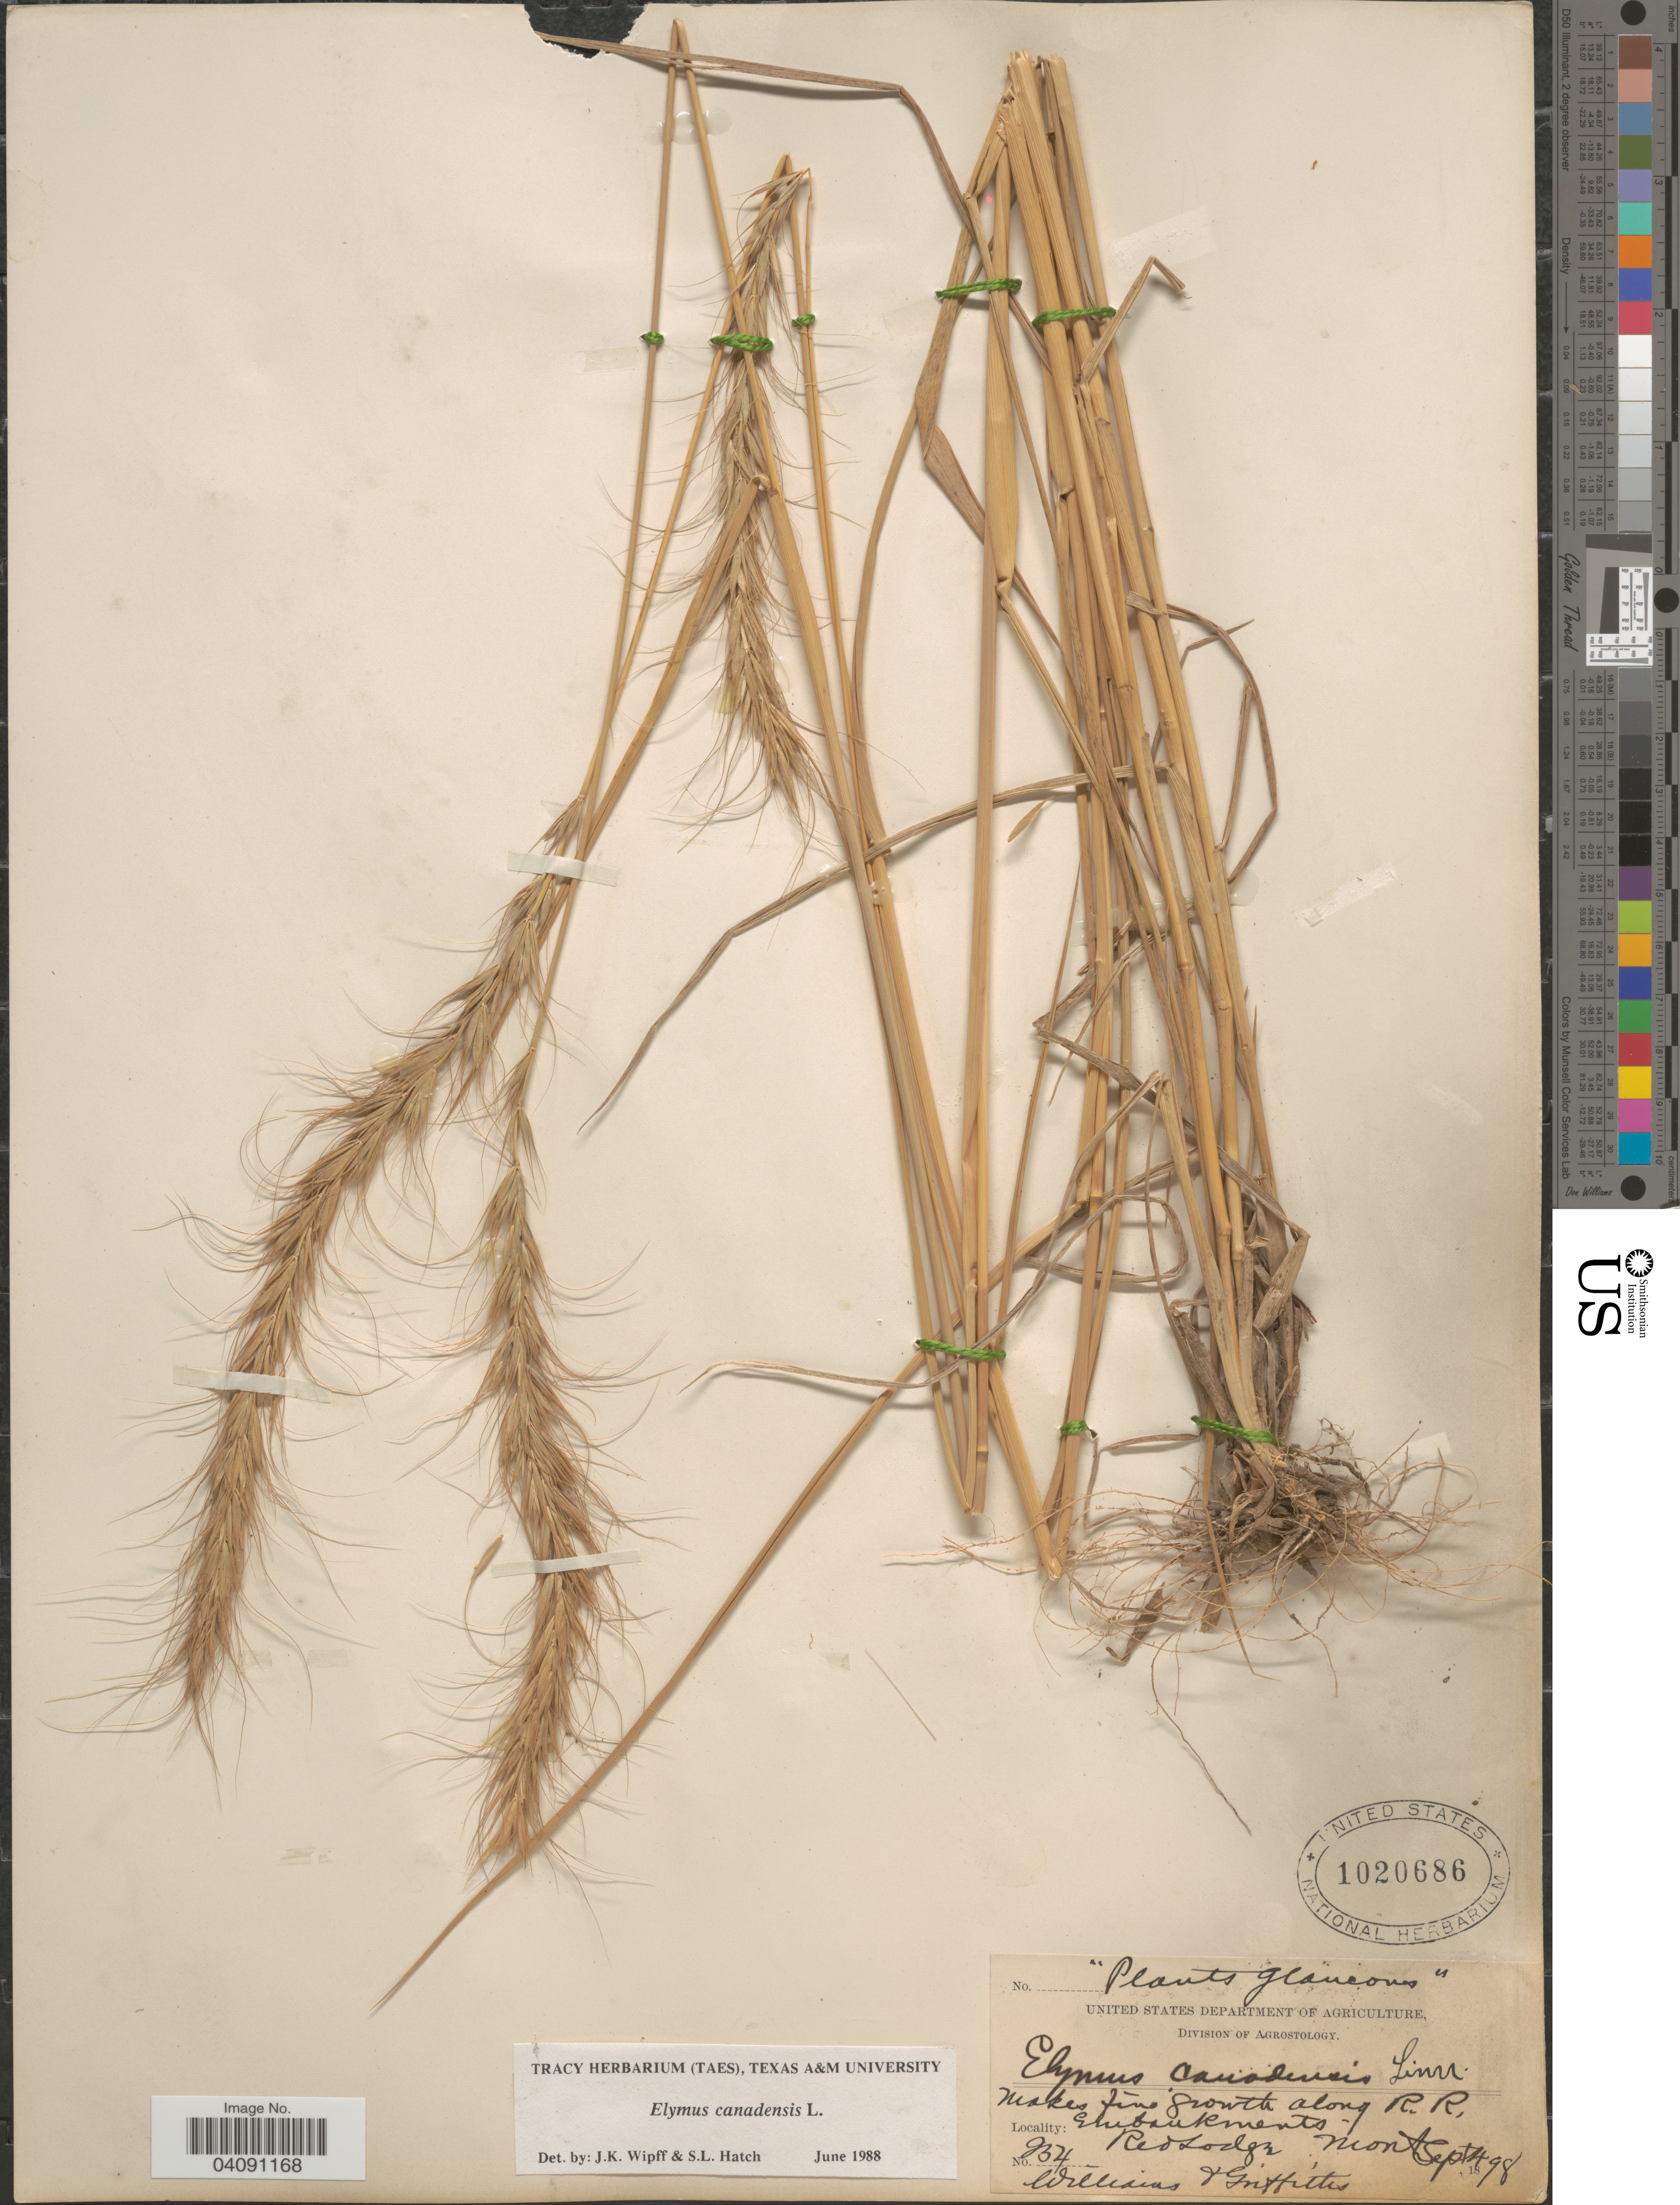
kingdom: Plantae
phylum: Tracheophyta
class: Liliopsida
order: Poales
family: Poaceae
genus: Elymus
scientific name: Elymus canadensis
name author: L.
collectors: -- Williams & -- Griffiths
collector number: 234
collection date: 1898-09-04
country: United States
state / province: Montana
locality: Along R.R. Embankments. Red Lodge.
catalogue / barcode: US 1020686